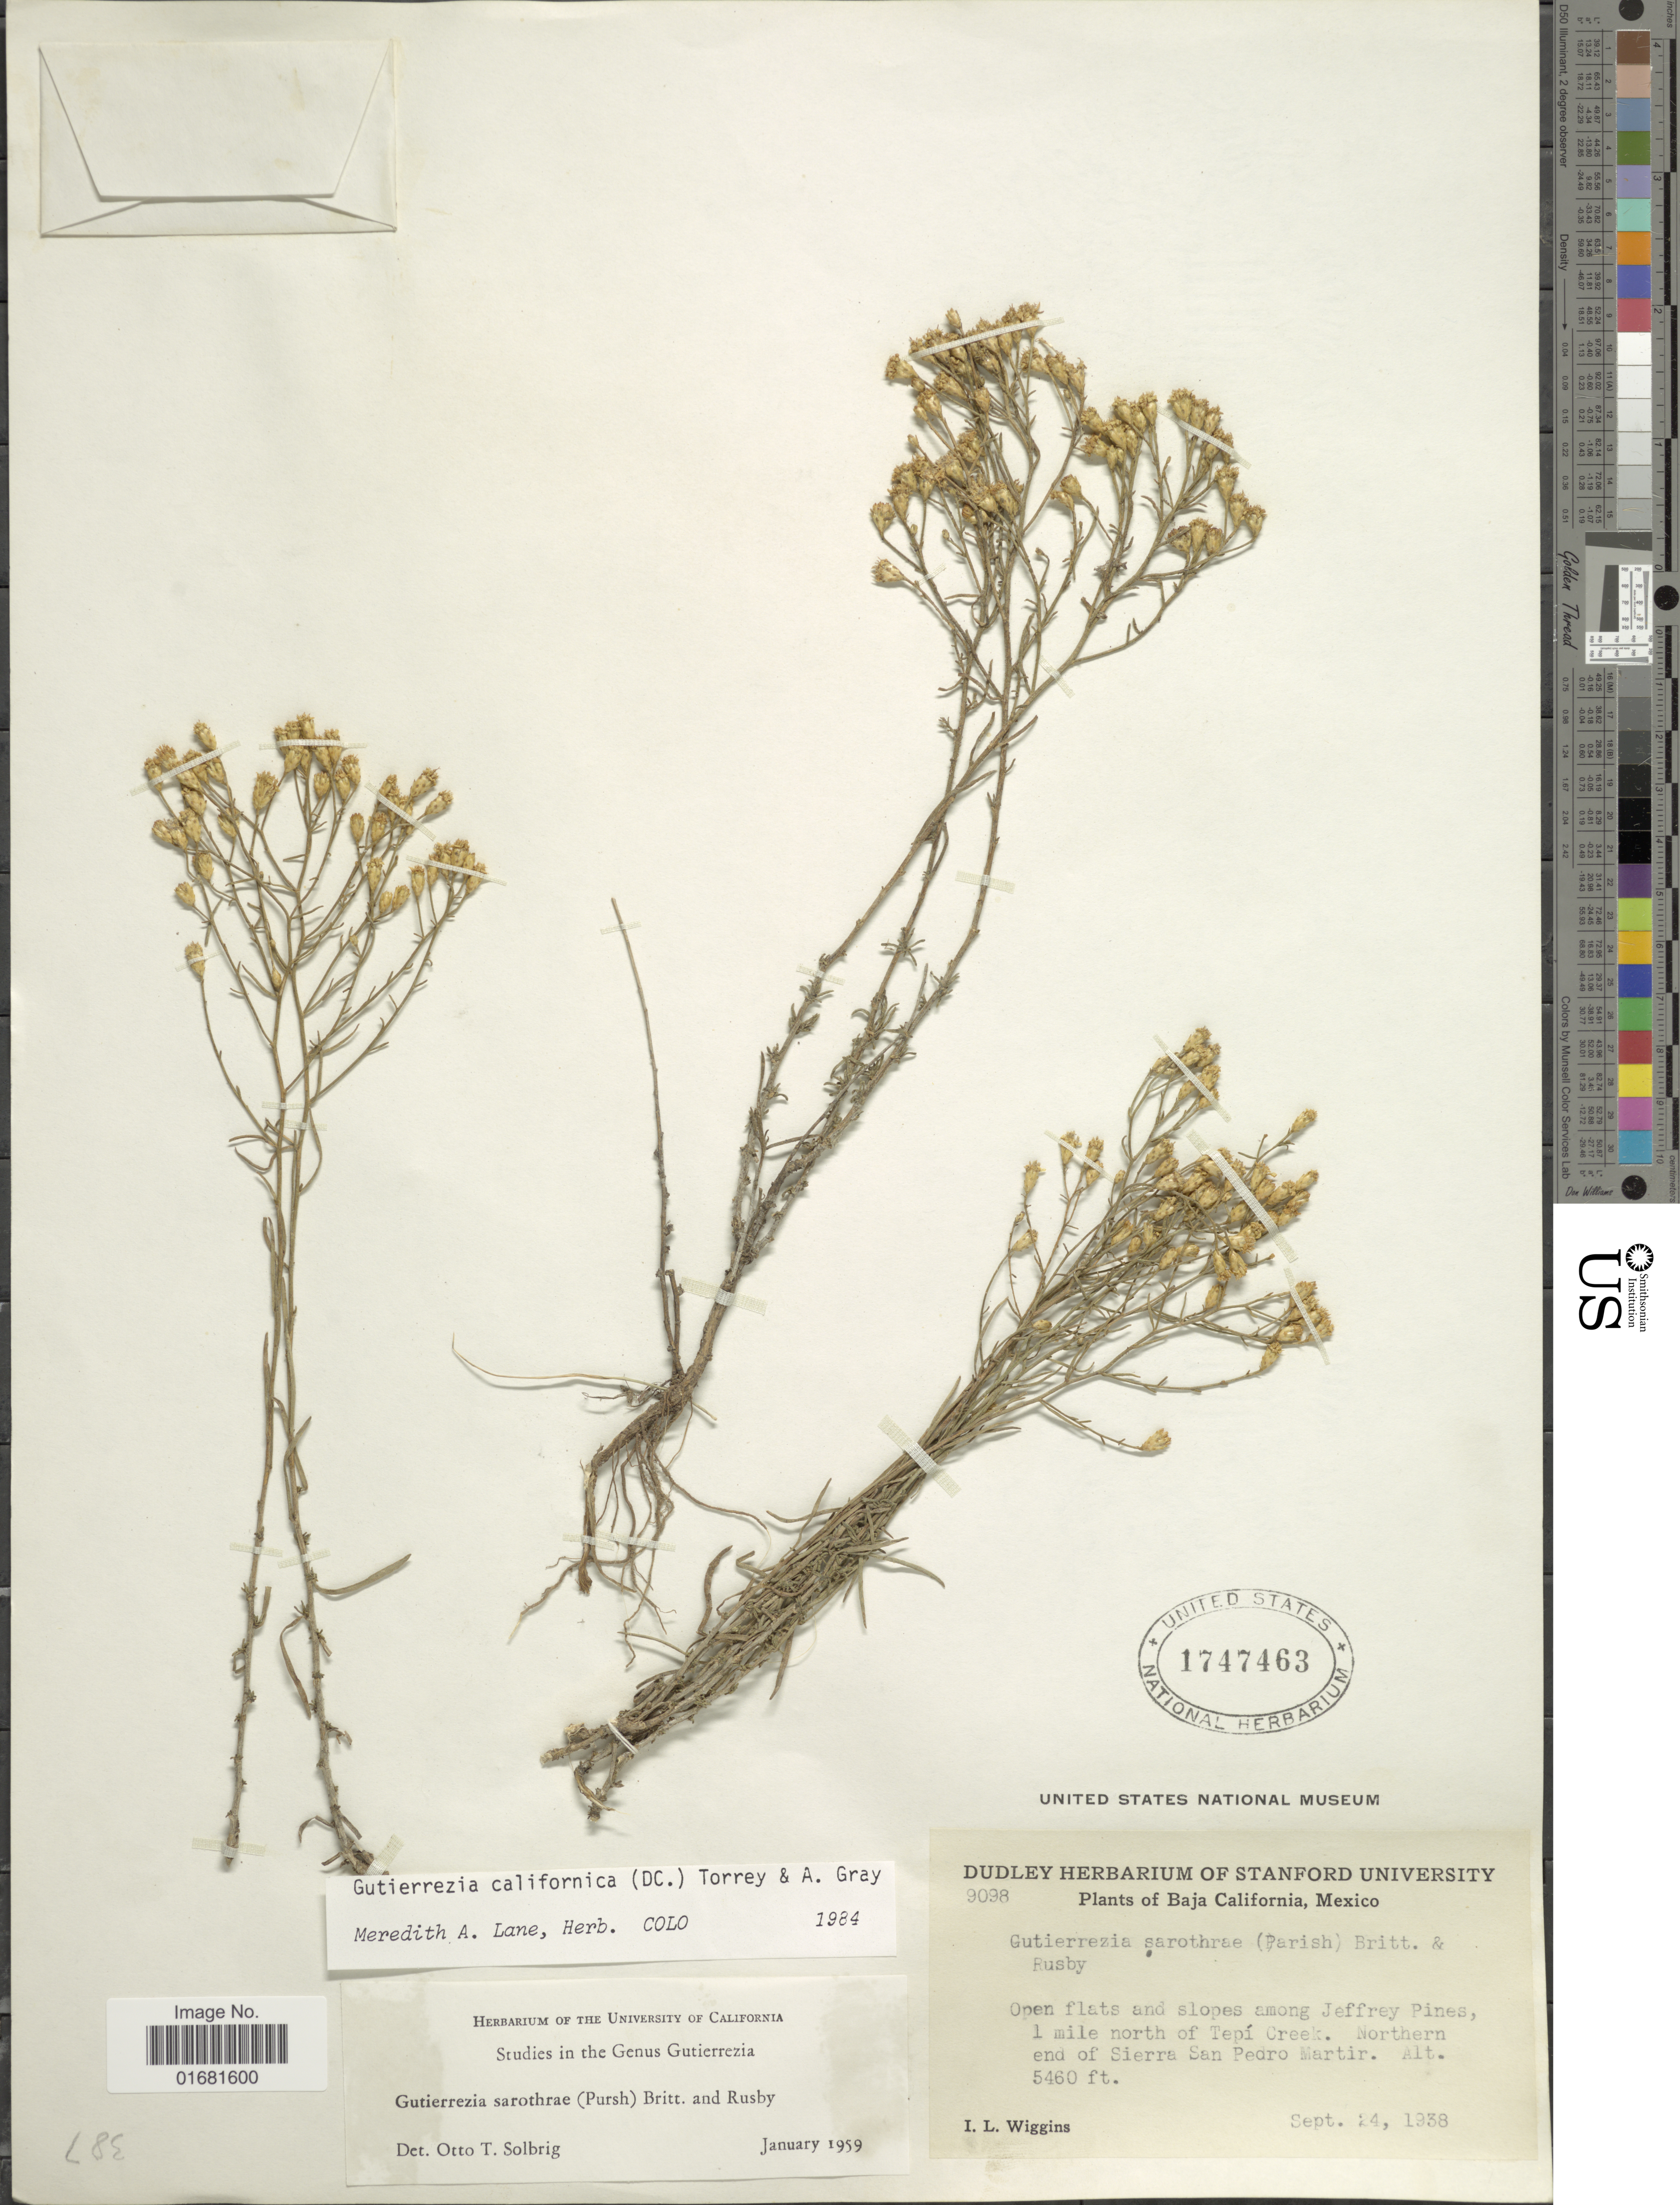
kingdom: Plantae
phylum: Tracheophyta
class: Magnoliopsida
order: Asterales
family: Asteraceae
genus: Gutierrezia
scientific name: Gutierrezia californica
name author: Torr. & A. Gray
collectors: I. L. Wiggins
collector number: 9098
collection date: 1938-09-14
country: Mexico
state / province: Baja California Norte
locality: Baja California, Mexico. Open flats and slopes among Jeffrey Pines, 1 mile north of Tepi Creek. Northern end of Sierra San Pedro Martir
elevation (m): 1664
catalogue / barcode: US 1747463